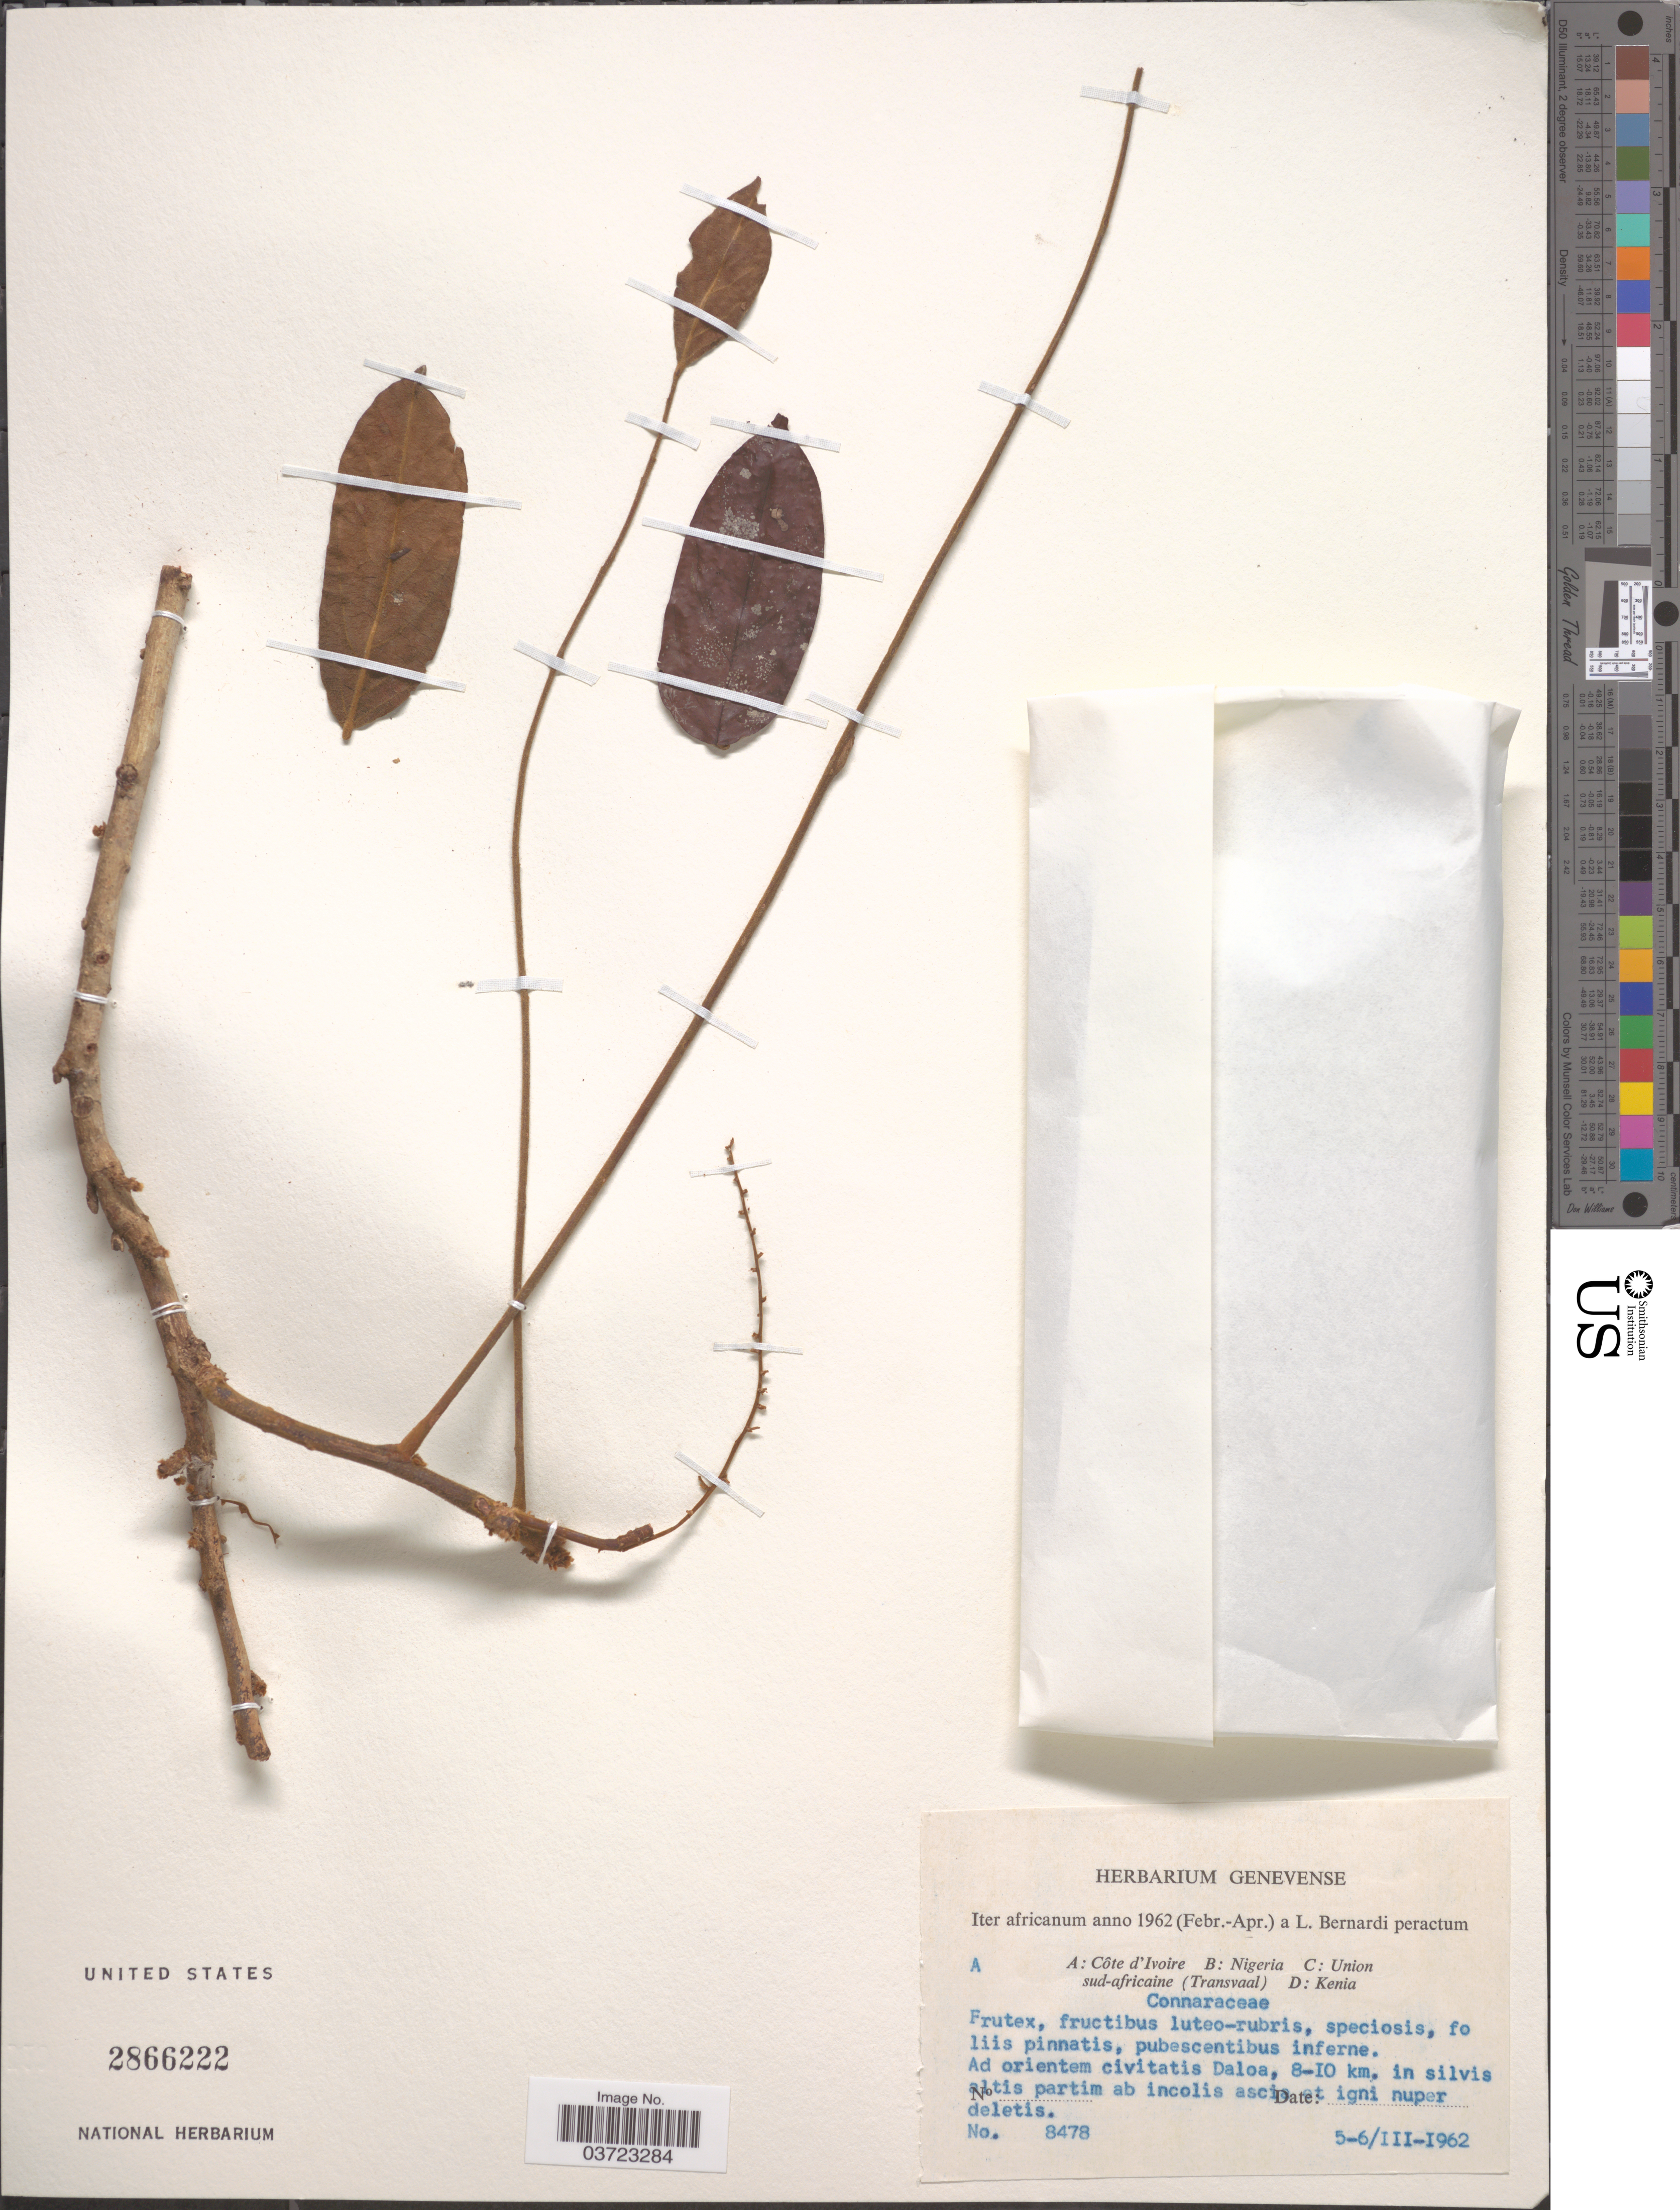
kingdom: Plantae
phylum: Tracheophyta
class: Magnoliopsida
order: Oxalidales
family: Connaraceae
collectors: L. Bernardi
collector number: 8478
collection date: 1962-03-05/1962-03-06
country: Ivory Coast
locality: Côte d'Ivoire, Ad orientem civitatis Daloa, 8-10 km.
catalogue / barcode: US 2866222